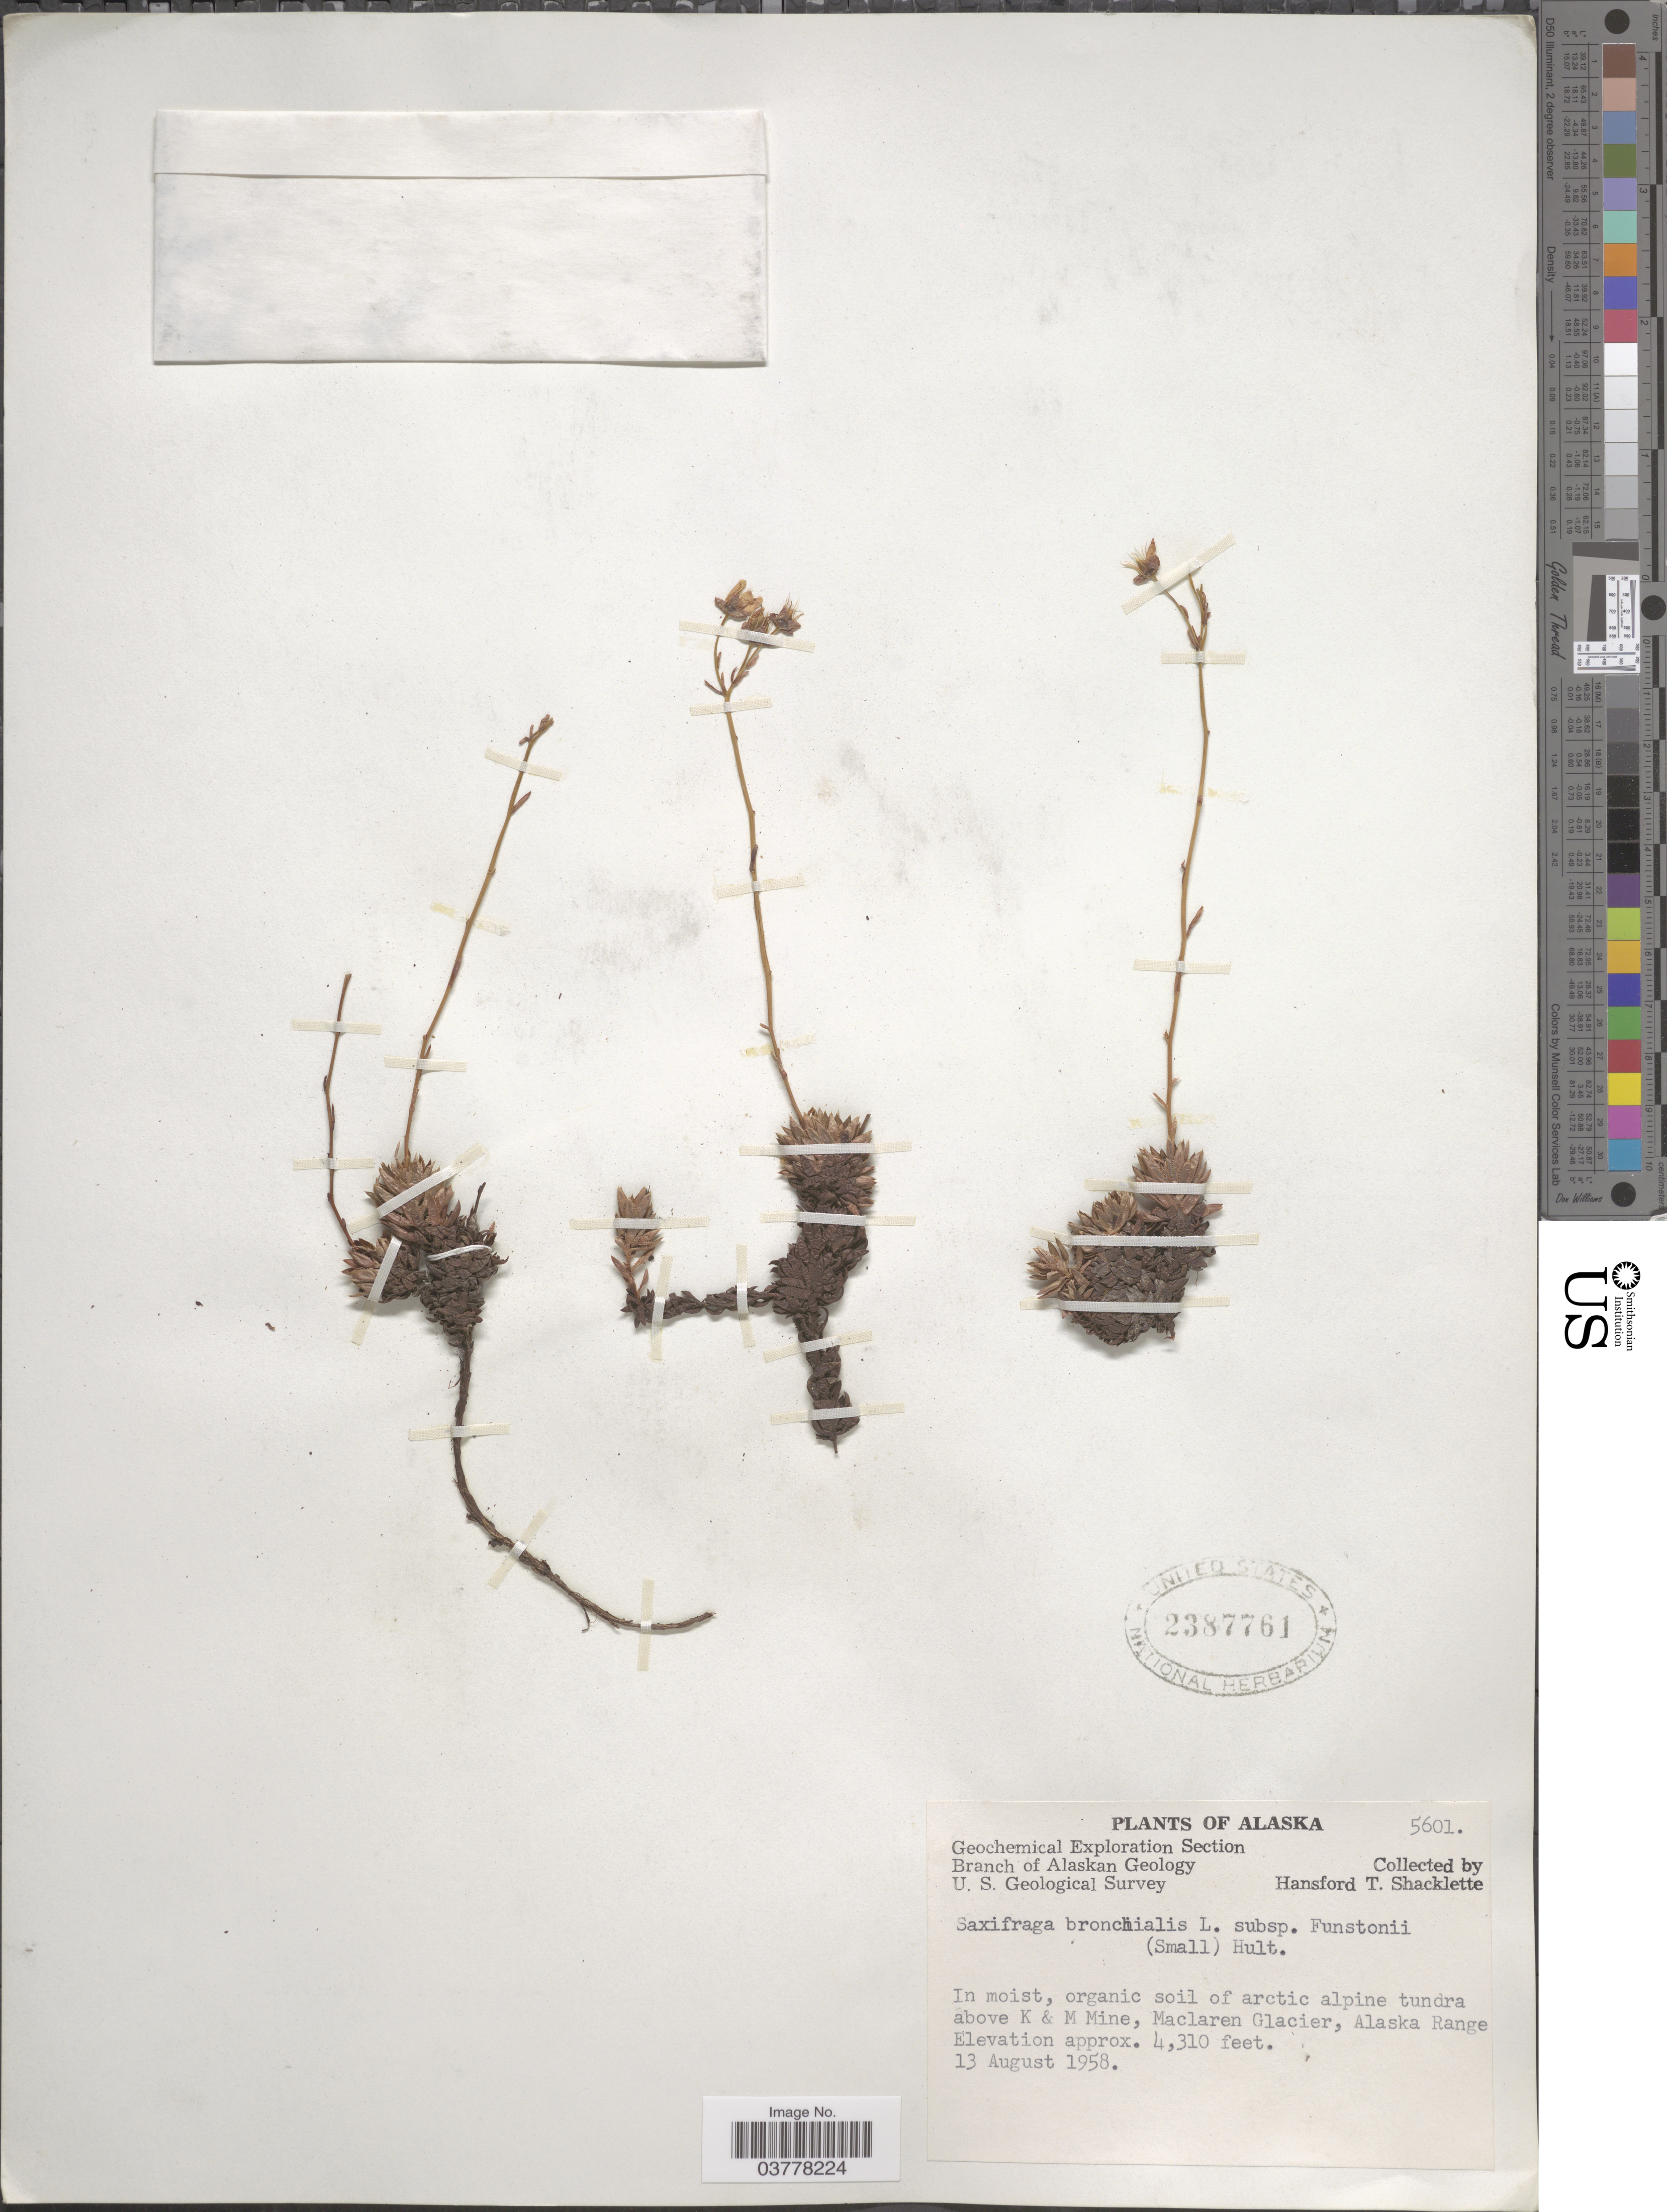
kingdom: Plantae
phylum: Tracheophyta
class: Magnoliopsida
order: Saxifragales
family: Saxifragaceae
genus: Saxifraga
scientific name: Saxifraga bronchialis subsp. funstonii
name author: (Small) Hultén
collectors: H. Shacklette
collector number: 5601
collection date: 1958-08-13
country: United States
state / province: Alaska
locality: Above K & M Mine, Maclaren Glacier, Alaska Range.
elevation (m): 1314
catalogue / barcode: US 2387761